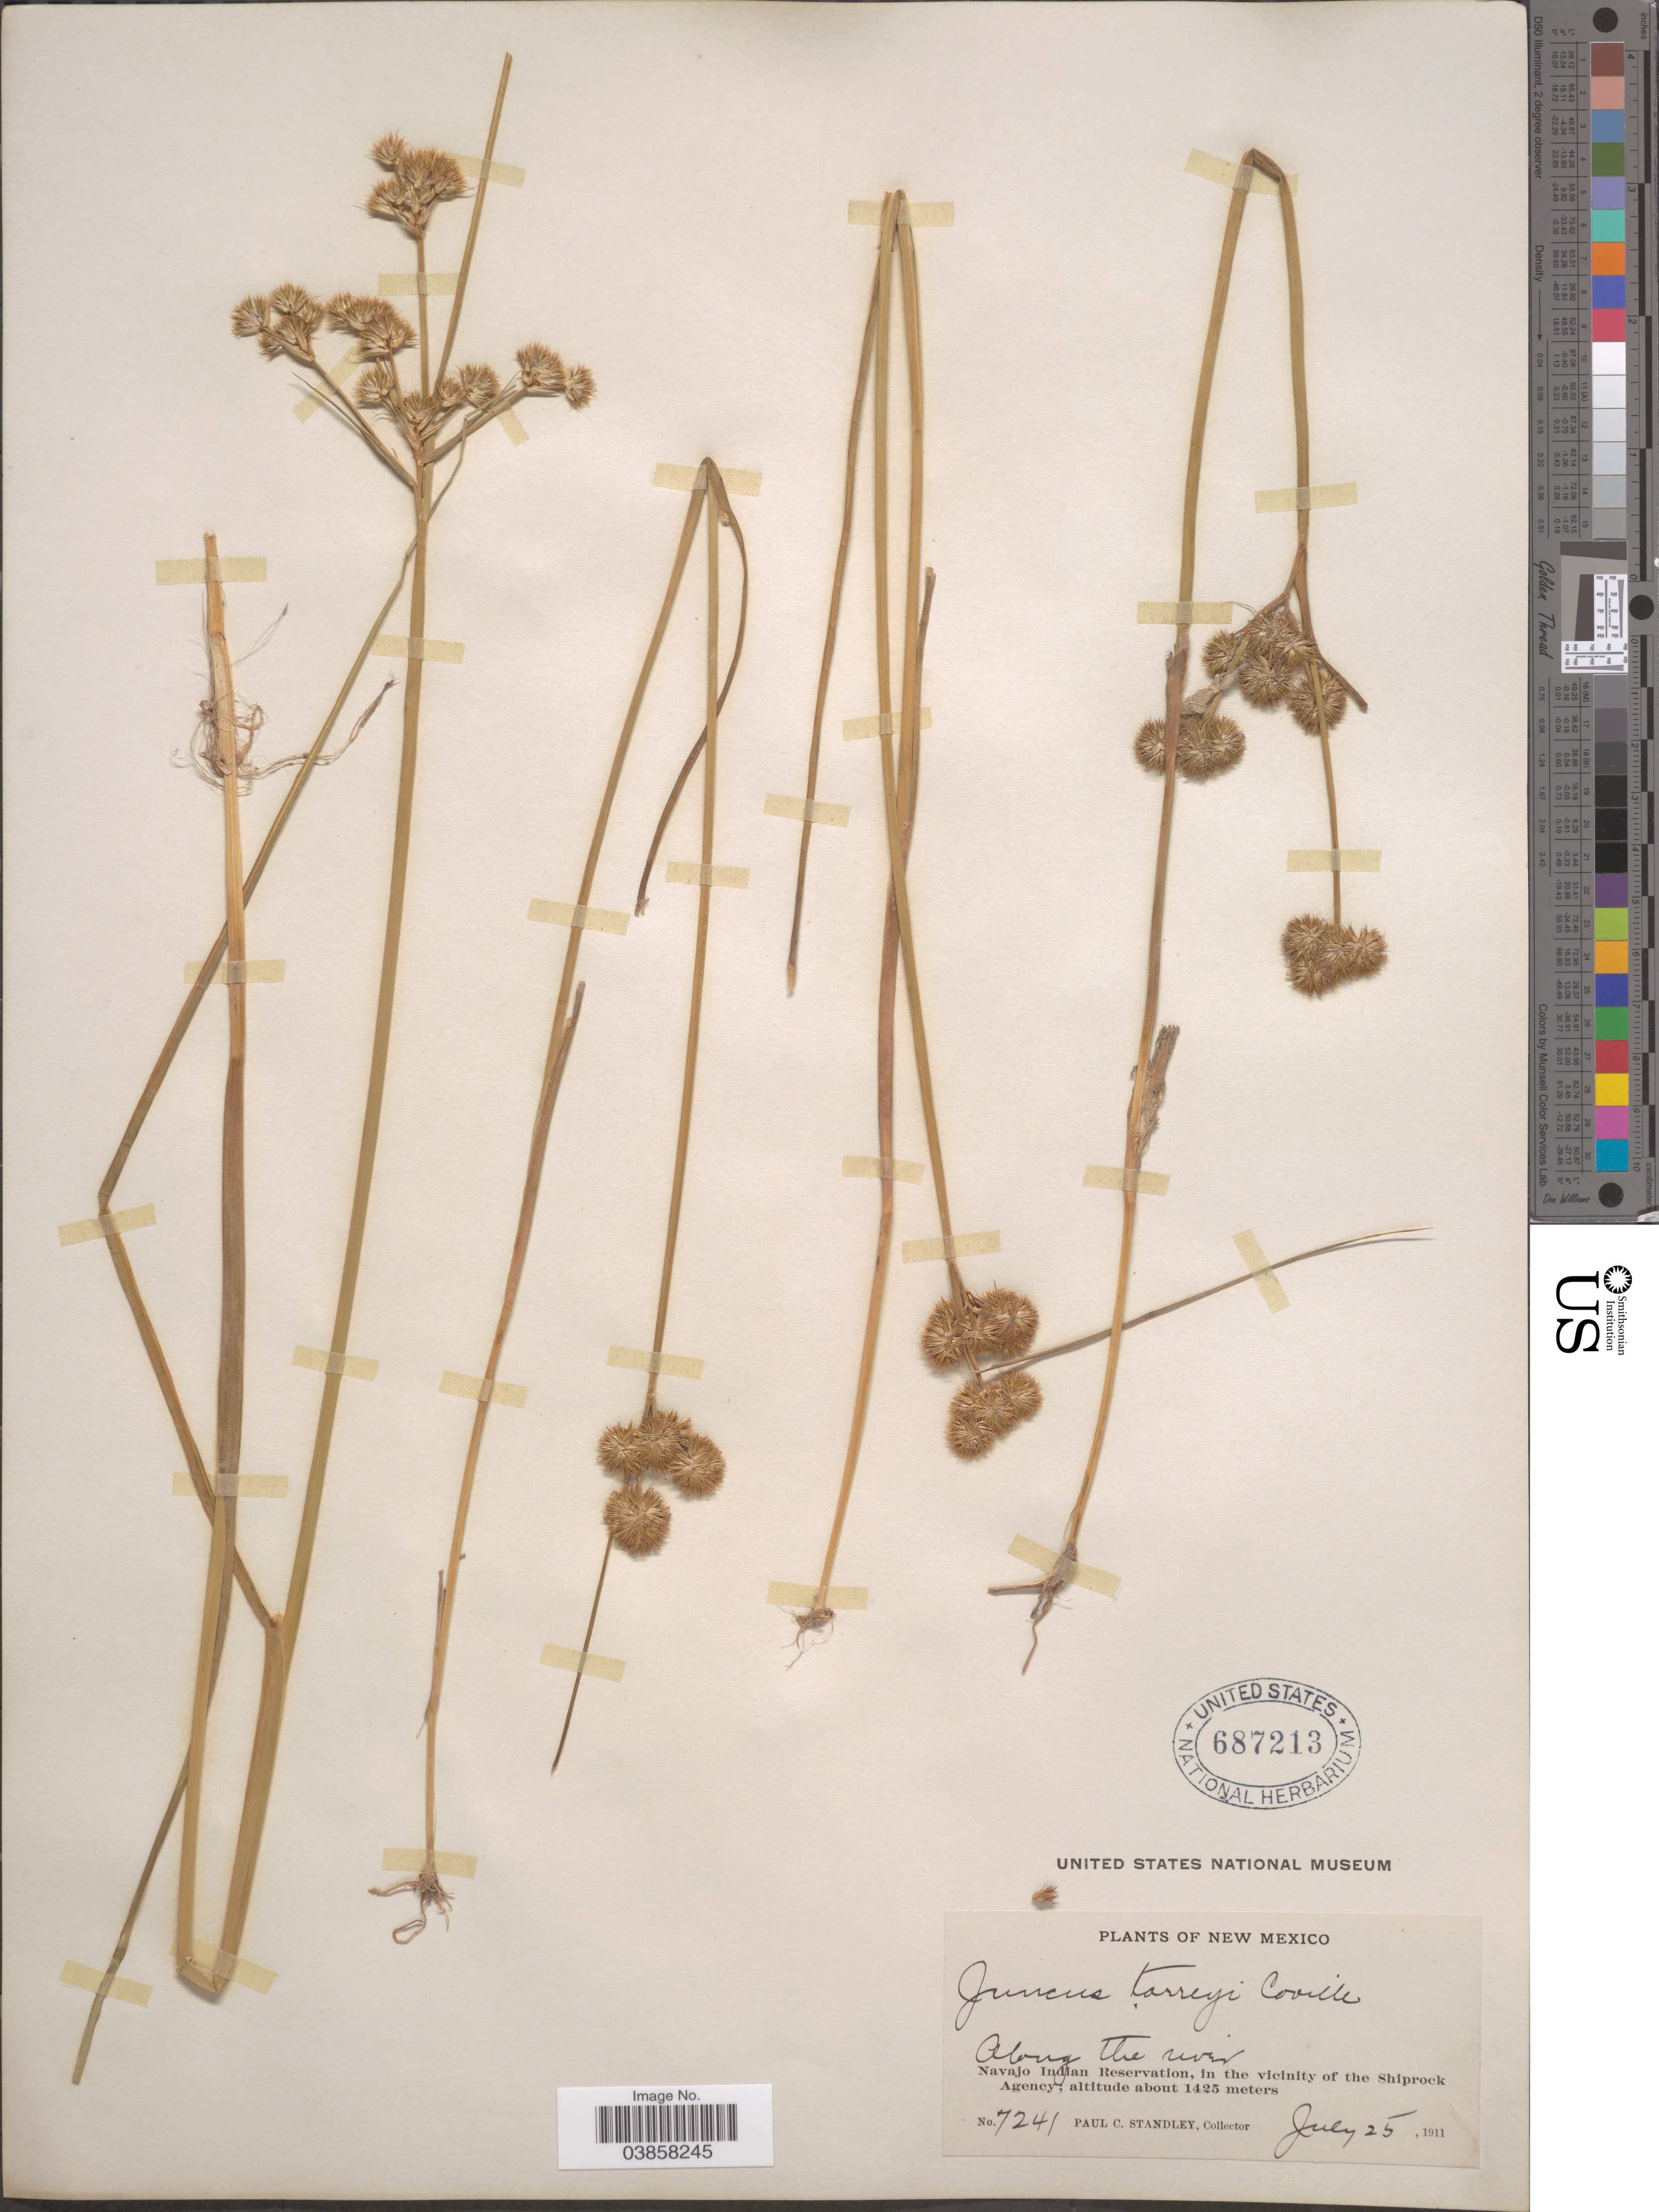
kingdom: Plantae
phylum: Tracheophyta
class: Liliopsida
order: Poales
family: Juncaceae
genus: Juncus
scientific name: Juncus torreyi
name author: Coville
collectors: P. C. Standley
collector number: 7241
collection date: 1911-07-25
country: United States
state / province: New Mexico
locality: Navajo Indian Reservation, in the vicinity of the Shiprock Agency.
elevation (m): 1425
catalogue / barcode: US 687213